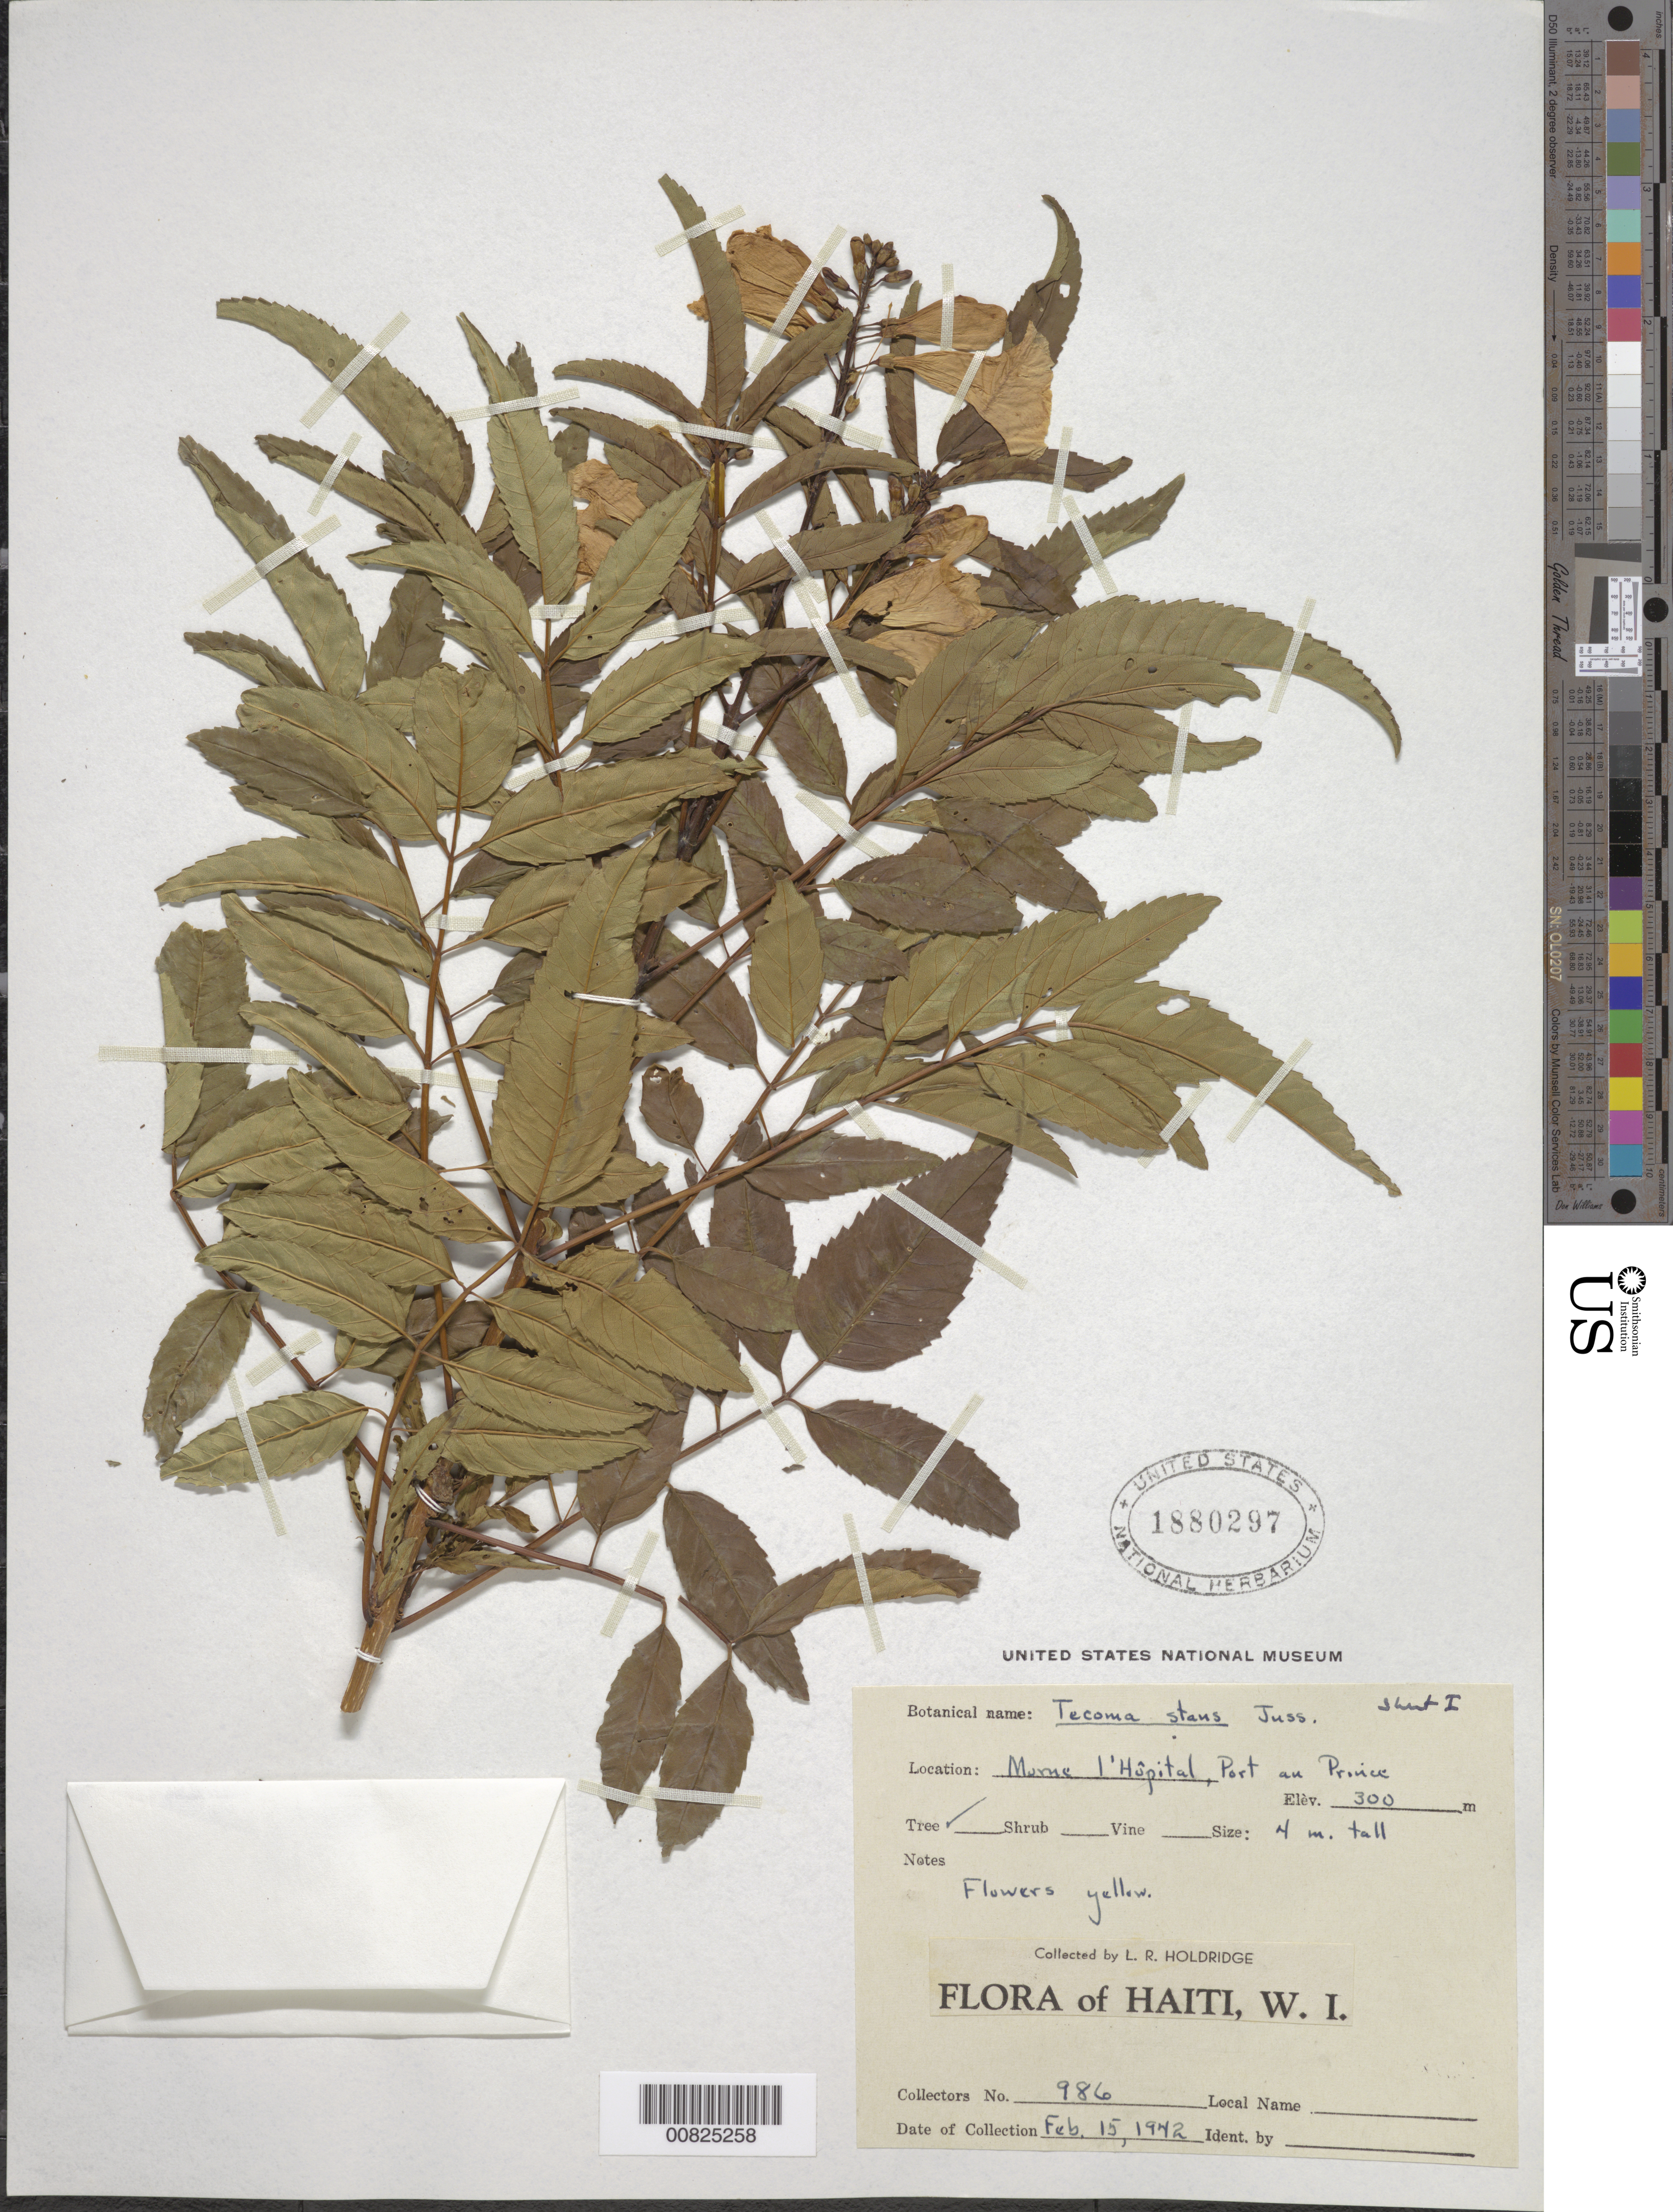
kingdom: Plantae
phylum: Tracheophyta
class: Magnoliopsida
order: Lamiales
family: Bignoniaceae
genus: Tecoma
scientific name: Tecoma stans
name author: (L.) Juss. ex Kunth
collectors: L. Holdridge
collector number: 986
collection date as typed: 15 Feb 1942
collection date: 1942-02-15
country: Haiti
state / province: Ouest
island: Hispaniola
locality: Port-au-Prince, Morne l'Hôpital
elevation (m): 300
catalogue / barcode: US 1880297